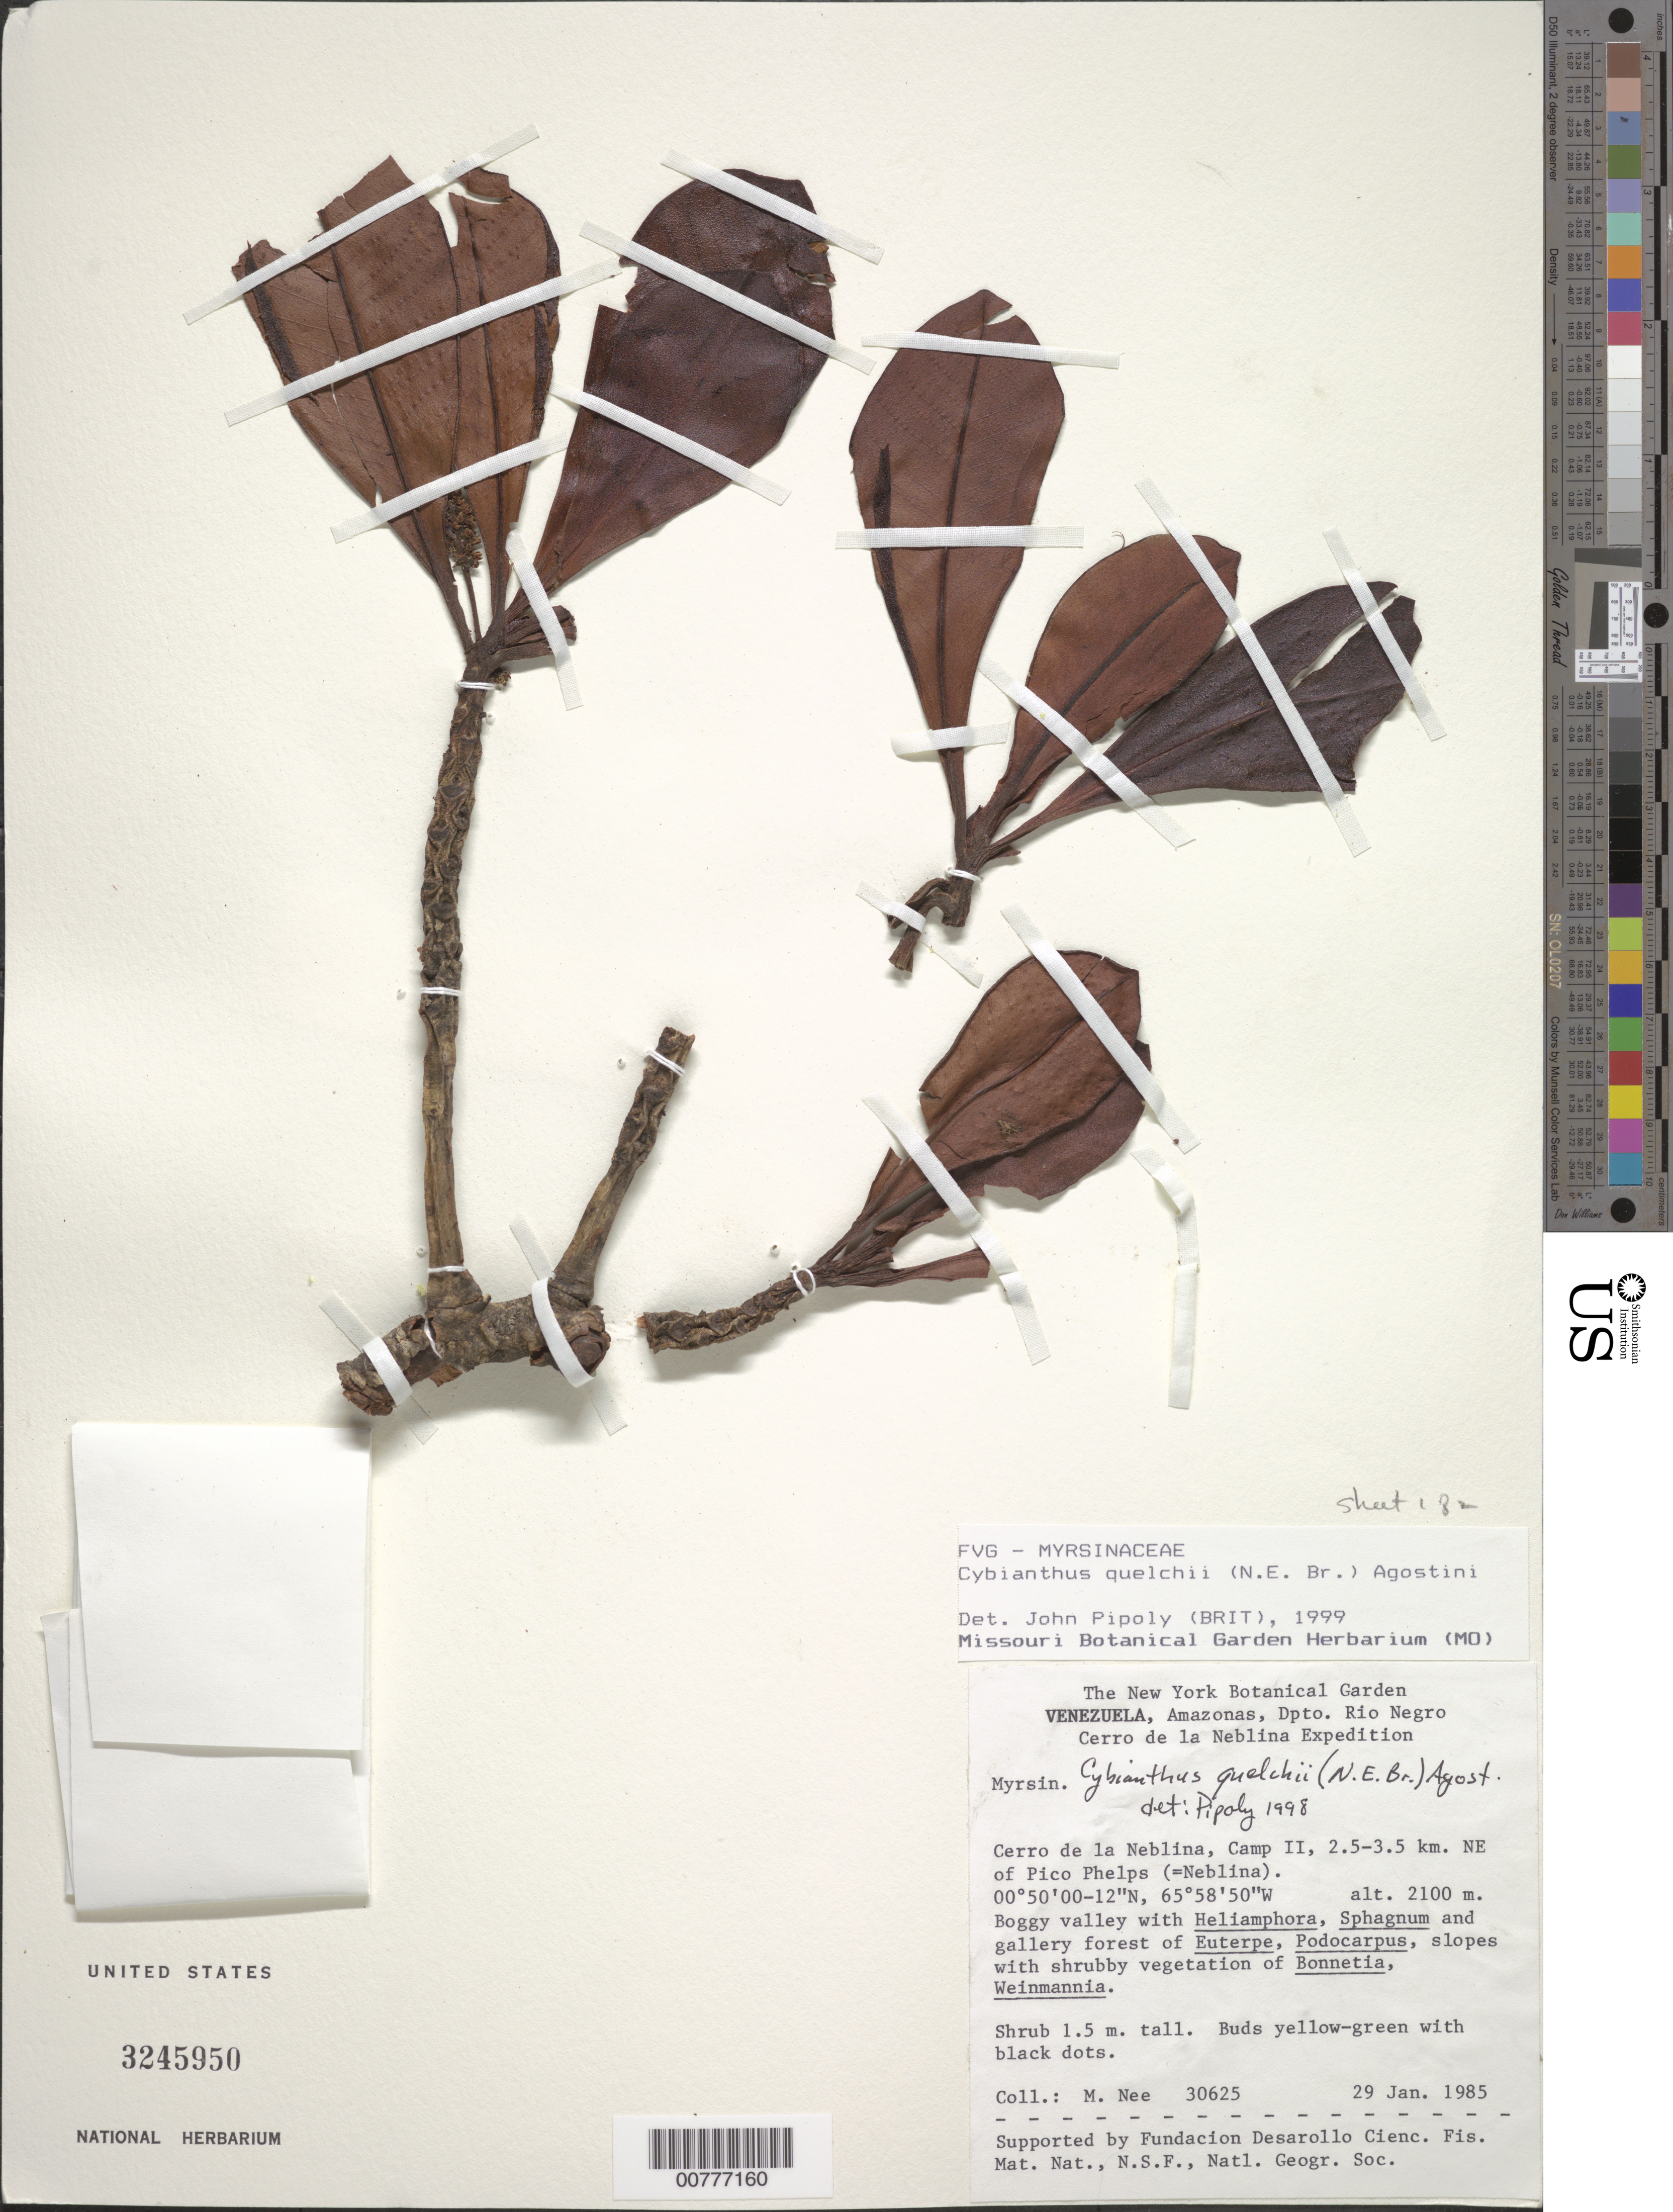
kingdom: Plantae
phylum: Tracheophyta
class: Magnoliopsida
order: Ericales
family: Primulaceae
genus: Cybianthus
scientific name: Cybianthus quelchii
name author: (N.E. Br.) G. Agostini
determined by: Pipoly, J. J., III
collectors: M. Nee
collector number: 30625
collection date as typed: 29-Jan-85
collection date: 1985-01-29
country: Venezuela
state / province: Amazonas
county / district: Río Negro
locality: Cerro de la Neblina, Camp II, 2.5-3.5 km NE Pico Phelps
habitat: Boggy valley with Heliamphora, Sphagnum and gallery forest of Euterpe, Podocarpus, slopes with shrubby veg of Bonnetia, Weinmannia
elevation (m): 2100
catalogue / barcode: US 3245950